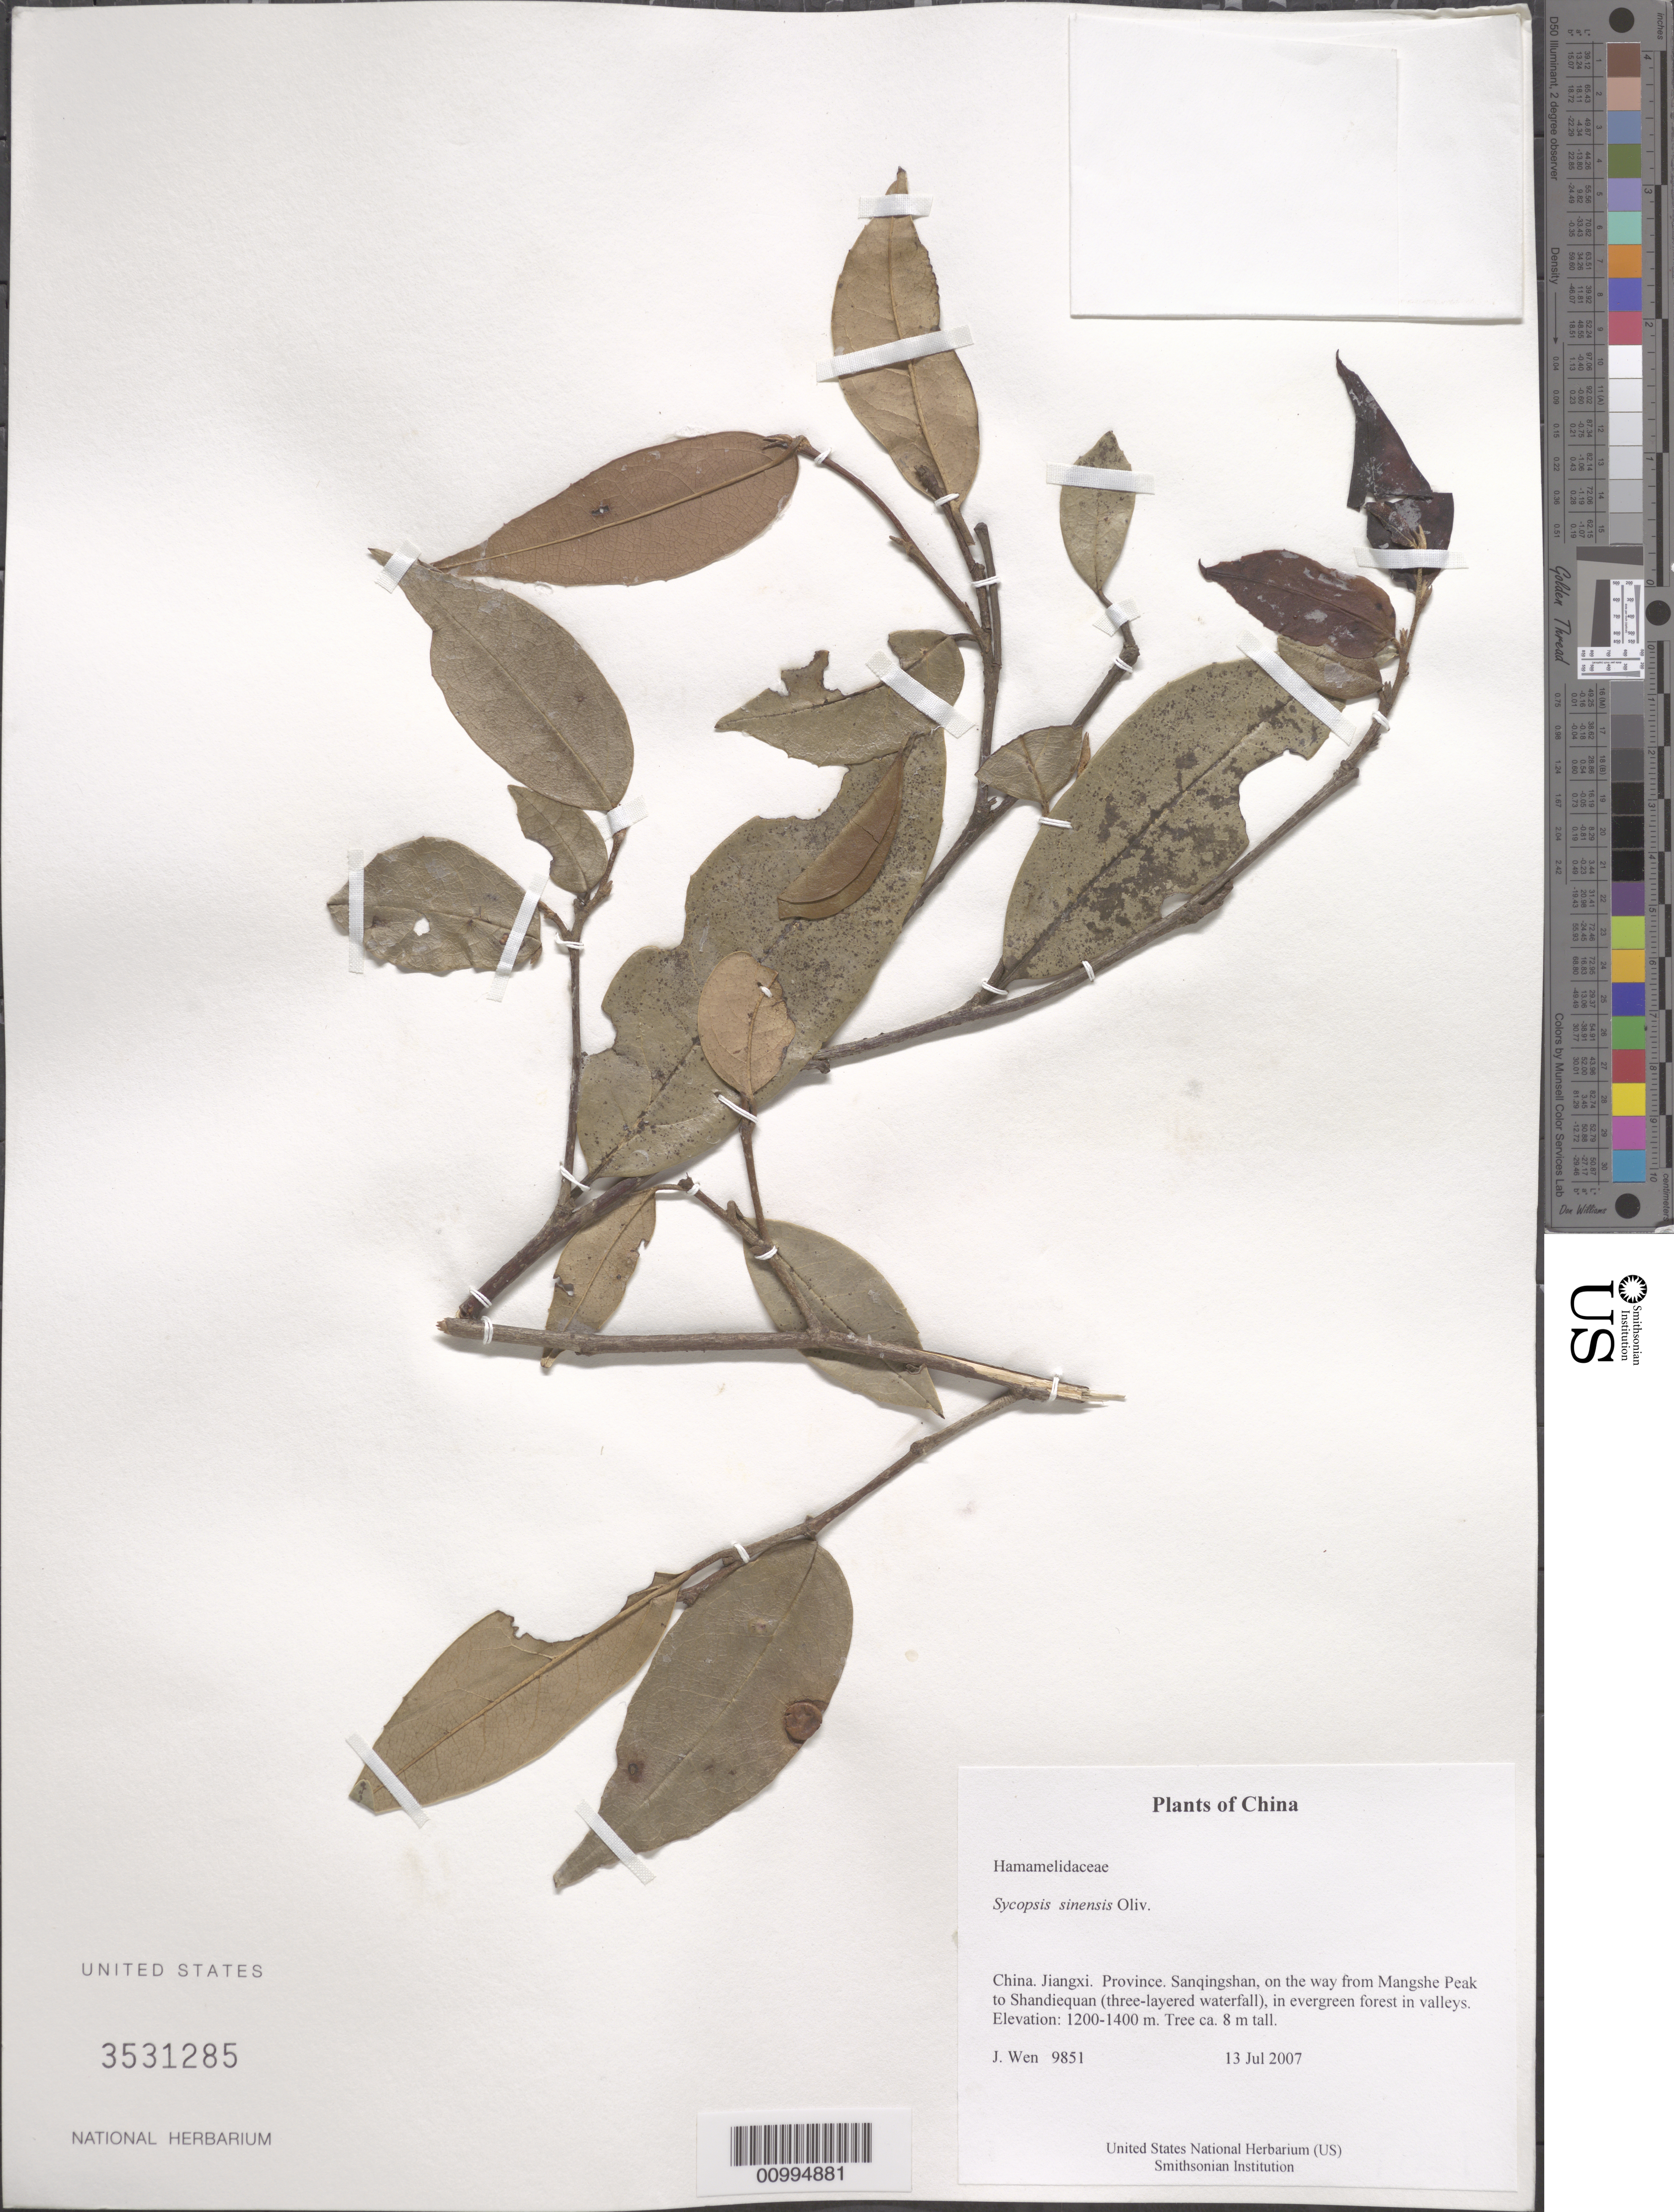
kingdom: Plantae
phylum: Tracheophyta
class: Magnoliopsida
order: Saxifragales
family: Hamamelidaceae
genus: Sycopsis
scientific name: Sycopsis sinensis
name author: Oliv.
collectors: J. Wen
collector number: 9851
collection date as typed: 13 Jul 2007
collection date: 2007-07-13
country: China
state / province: Jiangxi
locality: Sanqingshan, on the way from Mangshe Peak to Shandiequan (three-layered waterfall), in evergreen forest in valleys.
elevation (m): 1200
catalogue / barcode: US 3531285